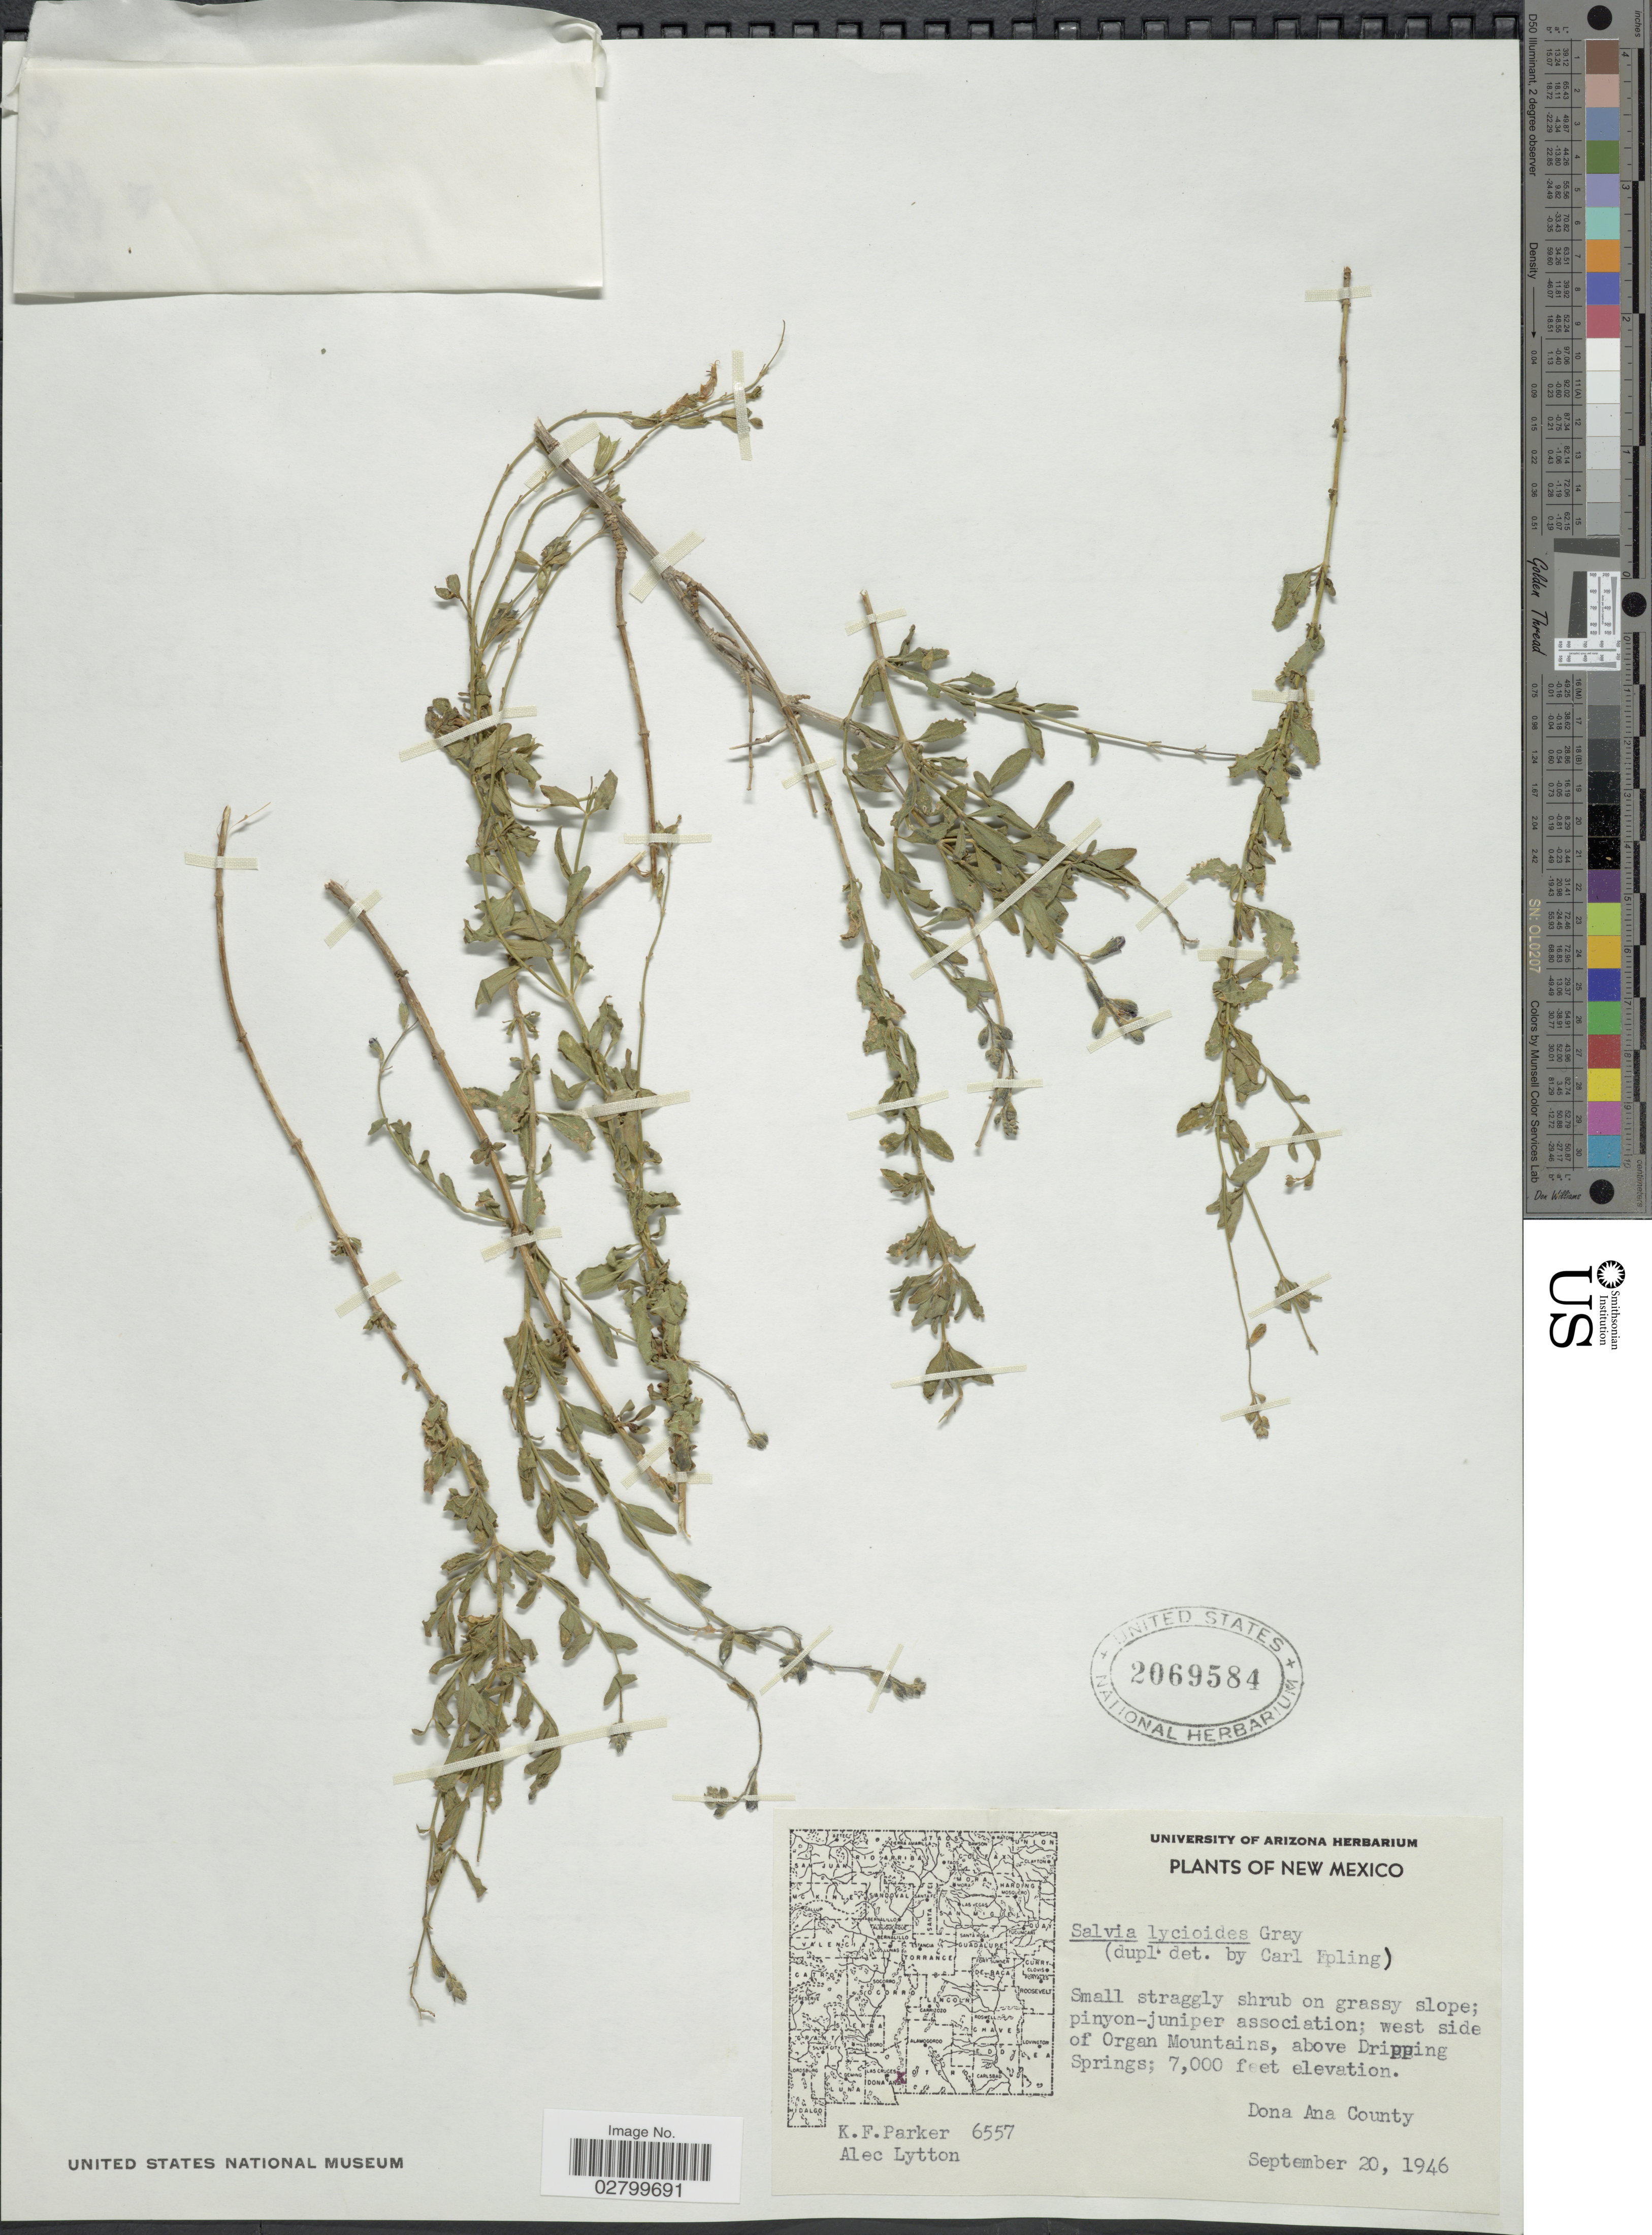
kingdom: Plantae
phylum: Tracheophyta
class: Magnoliopsida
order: Lamiales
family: Lamiaceae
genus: Salvia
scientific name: Salvia lycioides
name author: A. Gray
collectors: K. F. Parker & A. Lytton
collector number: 6557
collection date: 1946-09-20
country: United States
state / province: New Mexico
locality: West side of Organ Mountains, above Dripping Springs. Dona Ana County.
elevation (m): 2134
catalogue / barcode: US 2069584